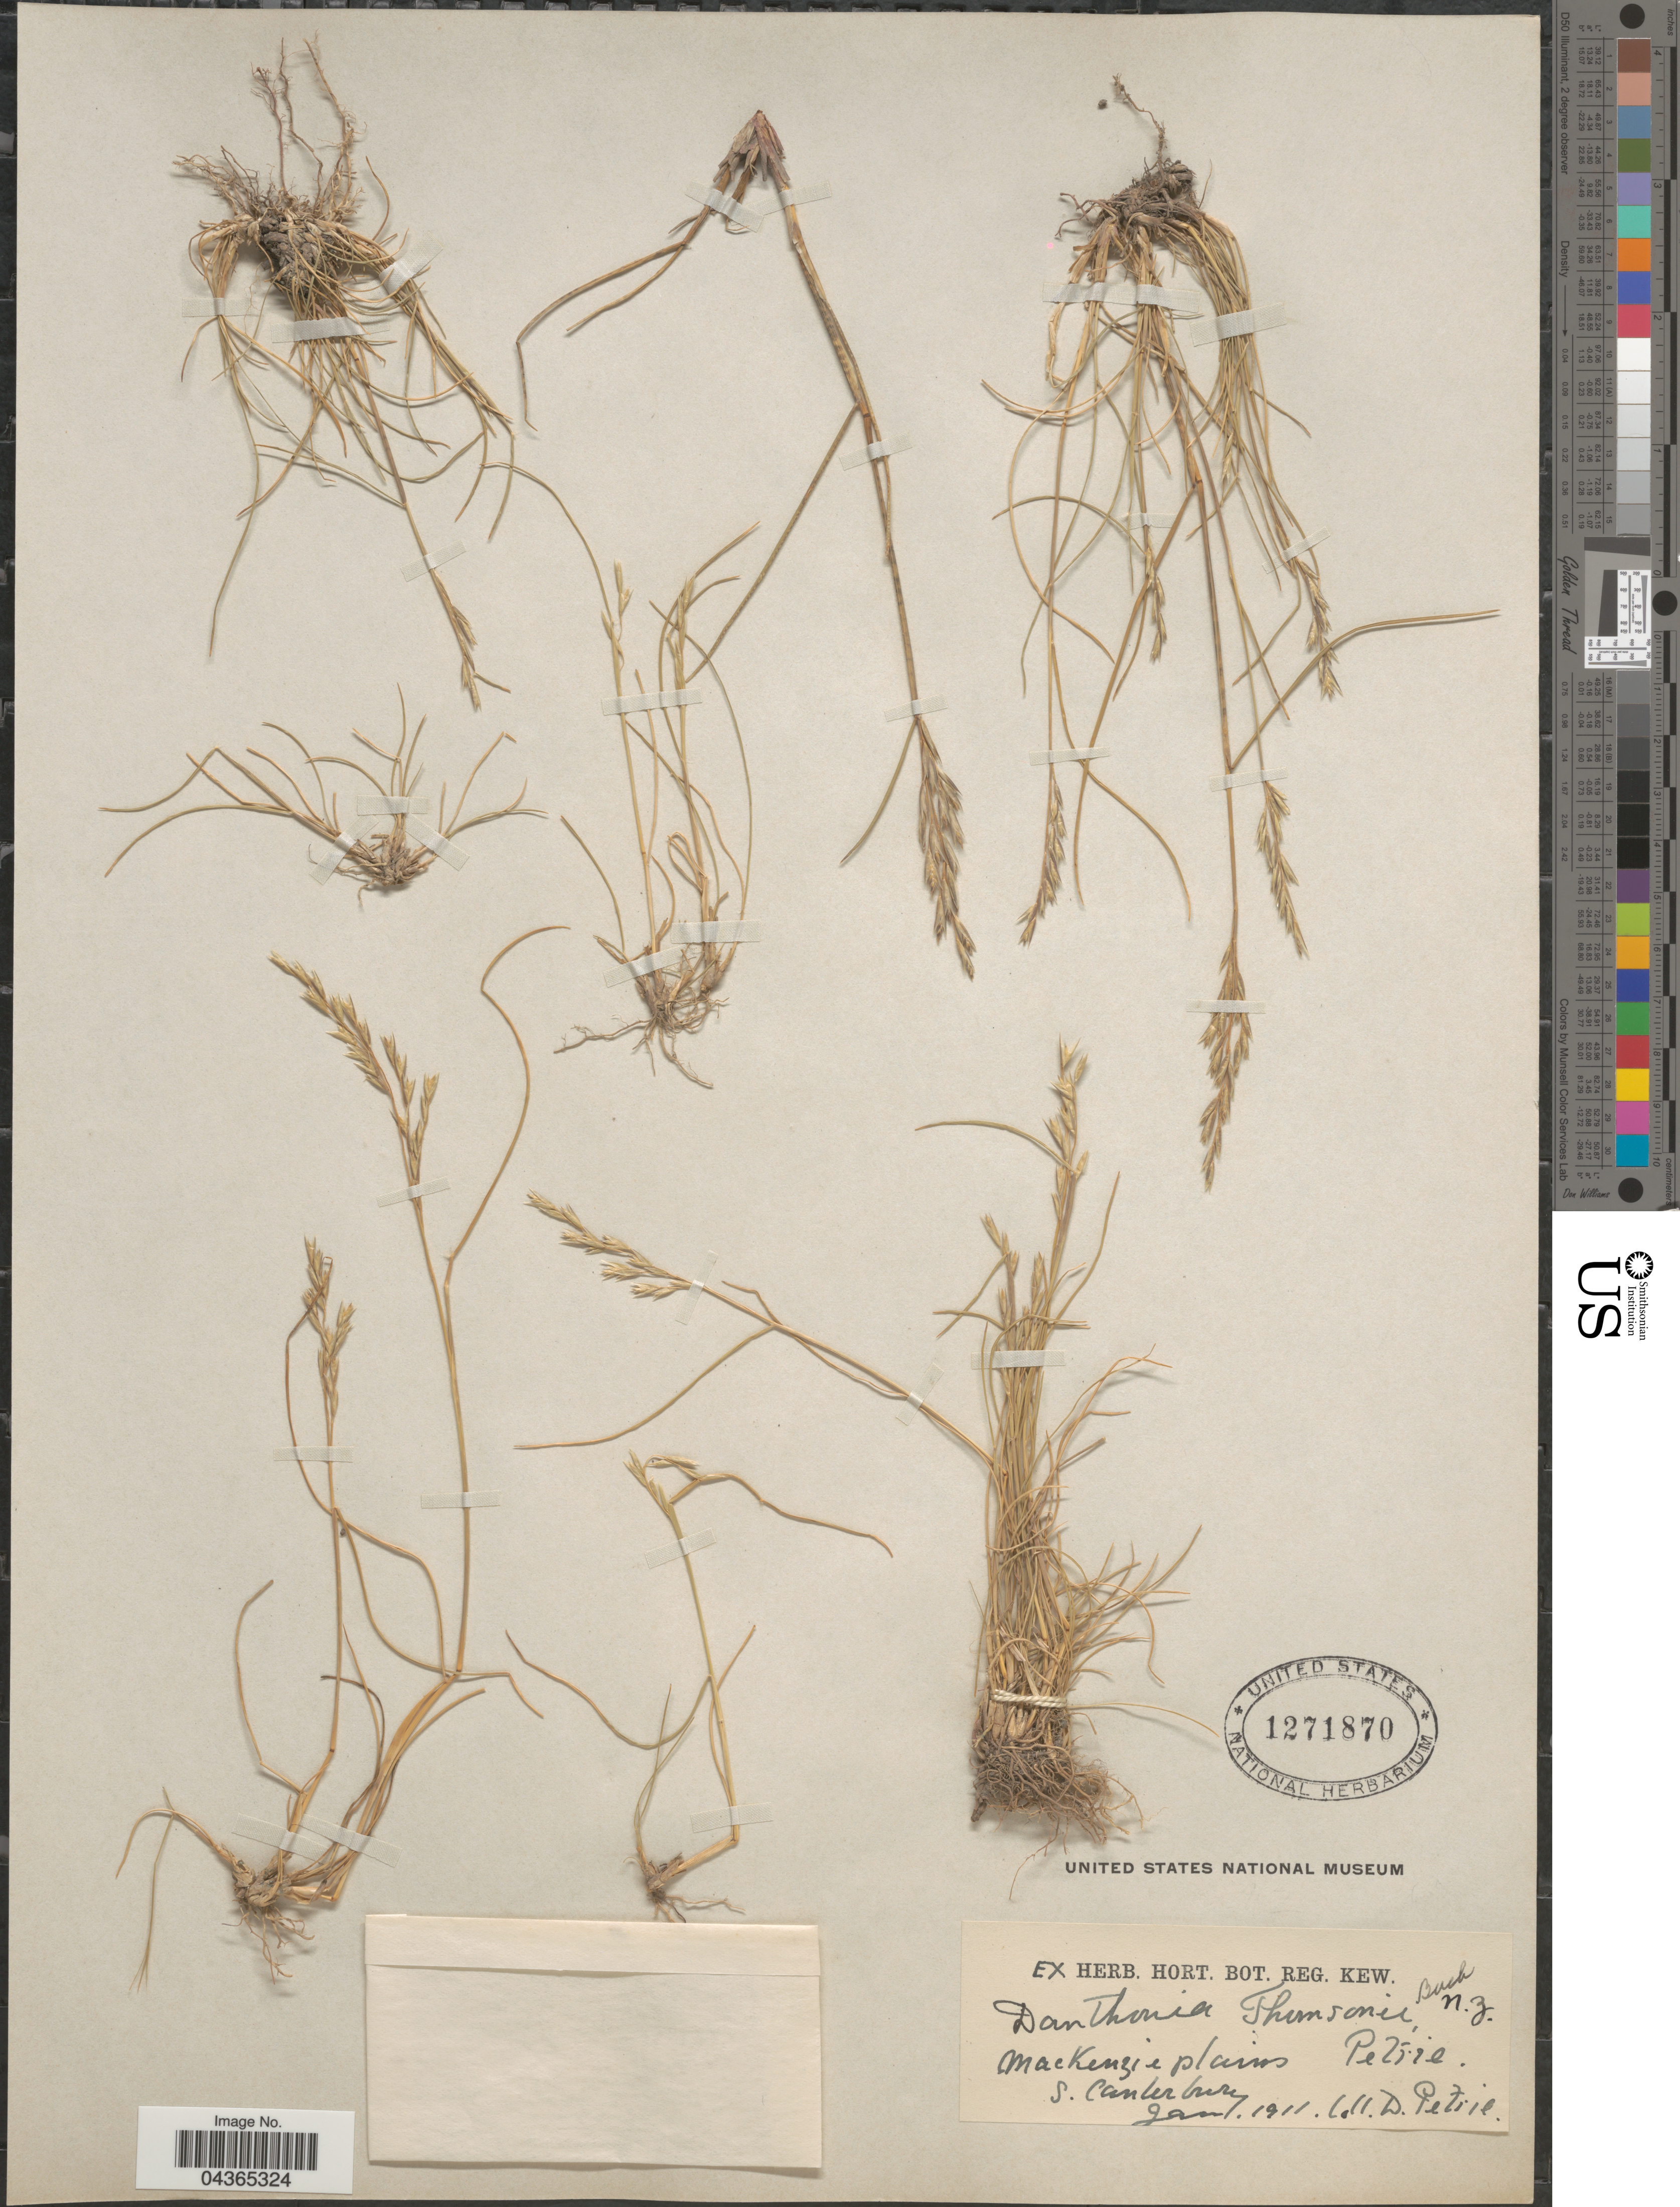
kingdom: Plantae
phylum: Tracheophyta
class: Liliopsida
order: Poales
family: Poaceae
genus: Rytidosperma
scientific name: Rytidosperma thomsonii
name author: (Buchanan) Connor & Edgar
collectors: D. Petrie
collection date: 1911-01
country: New Zealand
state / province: Canterbury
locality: Mackenzie plains. S. Canterbury.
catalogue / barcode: US 1271870